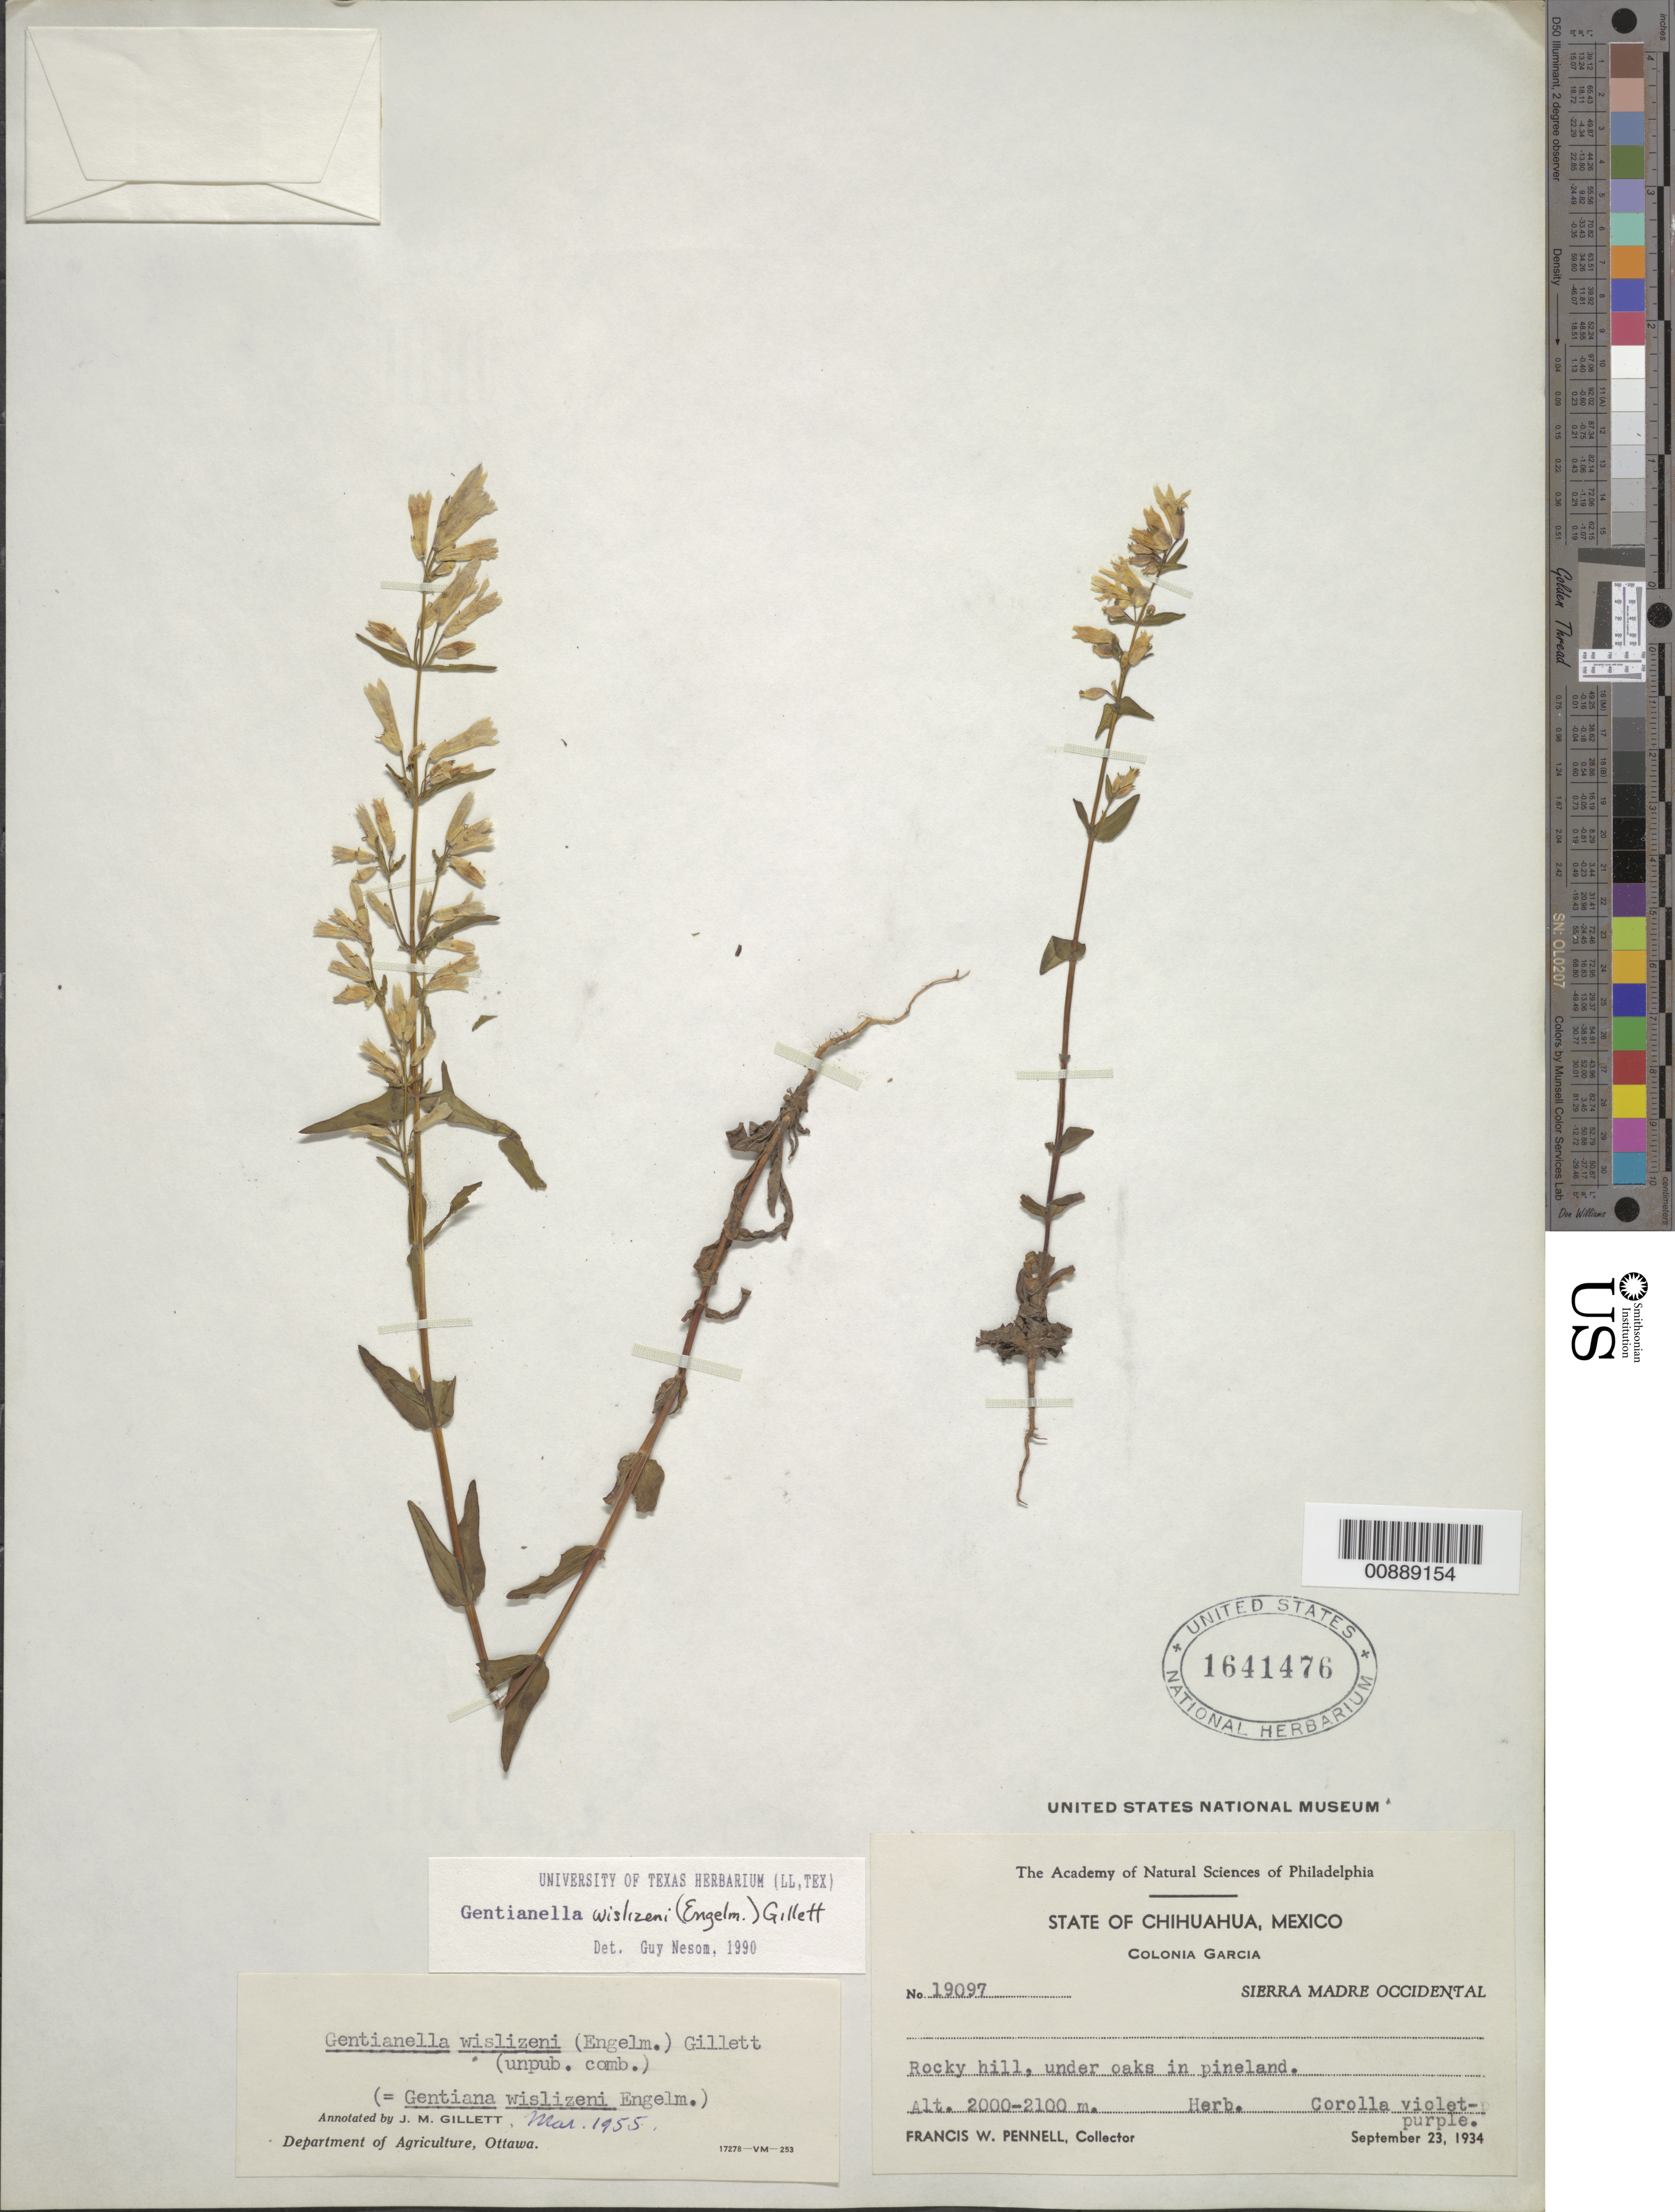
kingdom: Plantae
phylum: Tracheophyta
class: Magnoliopsida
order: Gentianales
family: Gentianaceae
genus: Gentianella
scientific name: Gentianella wislizeni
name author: (Engelm.) J.M. Gillett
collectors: F. W. Pennell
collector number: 19097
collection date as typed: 23 Sep 1934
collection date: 1934-09-23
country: Mexico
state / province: Chihuahua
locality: Colonia García, Sierra Madre Occidental, Chihuahua.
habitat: Rocky hill, under oaks in pinelands.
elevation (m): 2100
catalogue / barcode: US 1641476